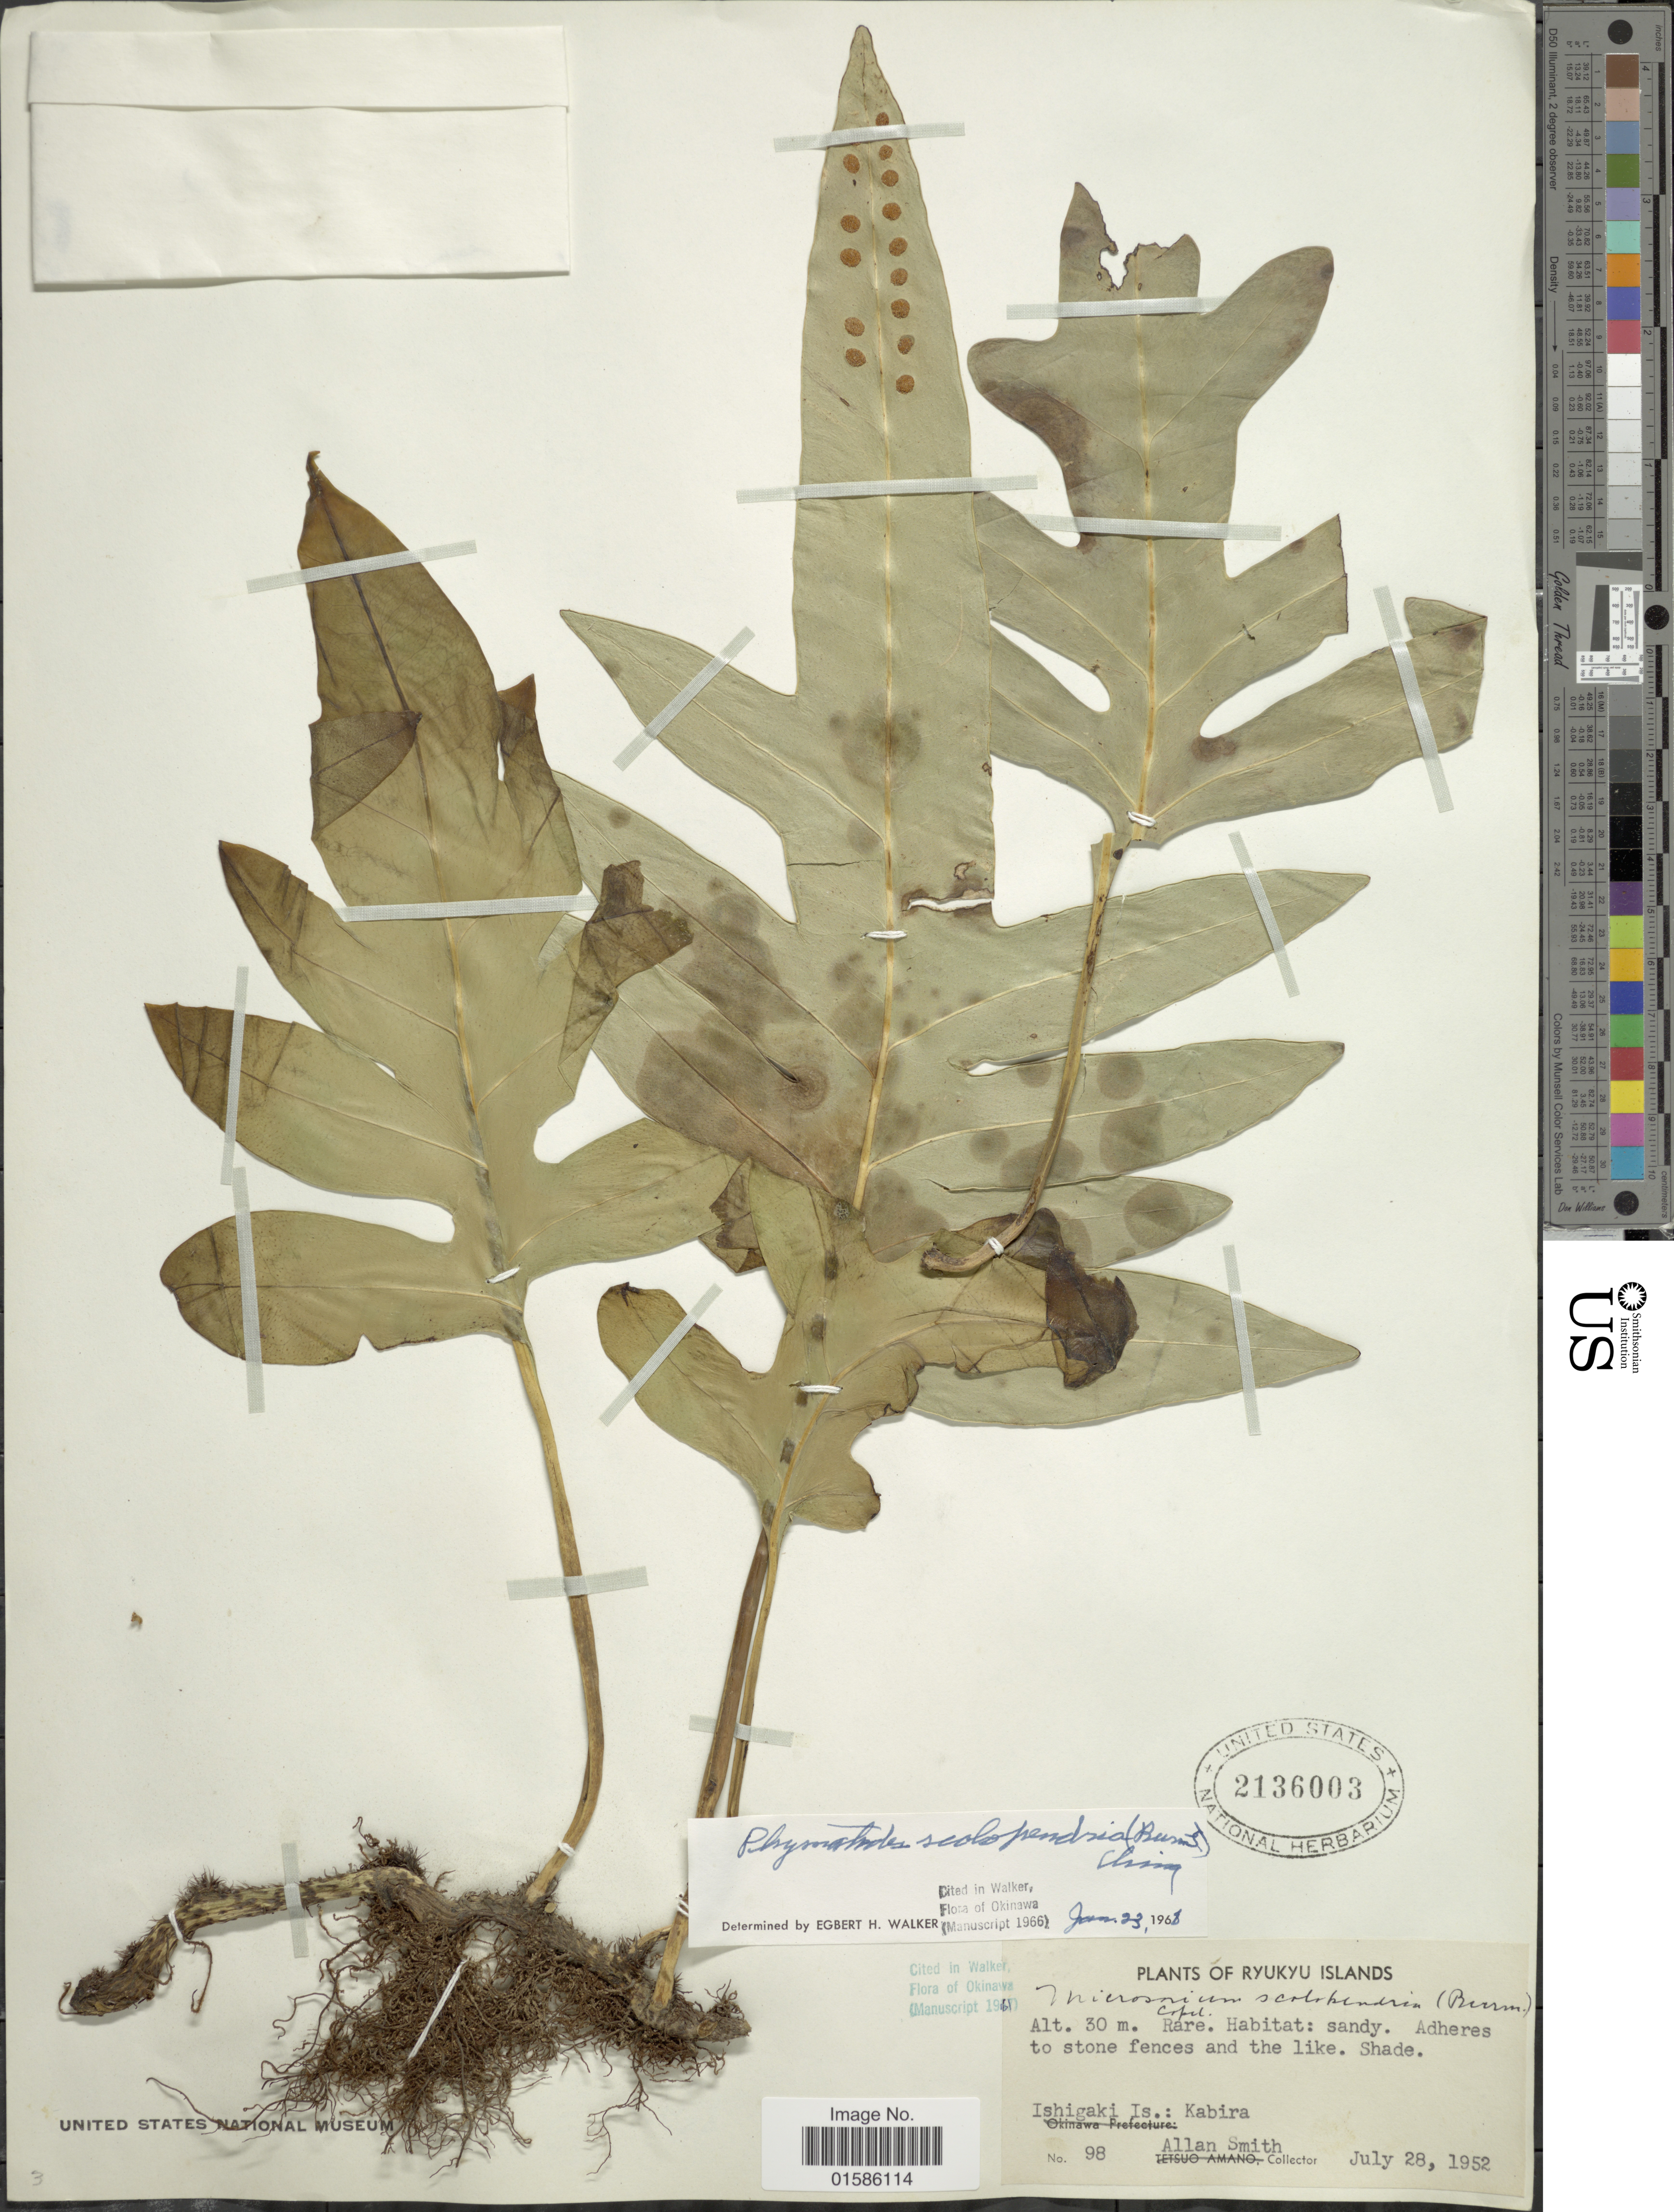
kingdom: Plantae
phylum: Tracheophyta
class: Polypodiopsida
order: Polypodiales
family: Polypodiaceae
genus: Microsorum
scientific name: Microsorum scolopendria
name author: (Burm. f.) Copel.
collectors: A. R. Smith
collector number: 98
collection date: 1952-07-28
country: Japan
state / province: Okinawa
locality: Ryukyu Islands, Ishigaki Is: Kabira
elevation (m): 30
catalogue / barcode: US 2136003